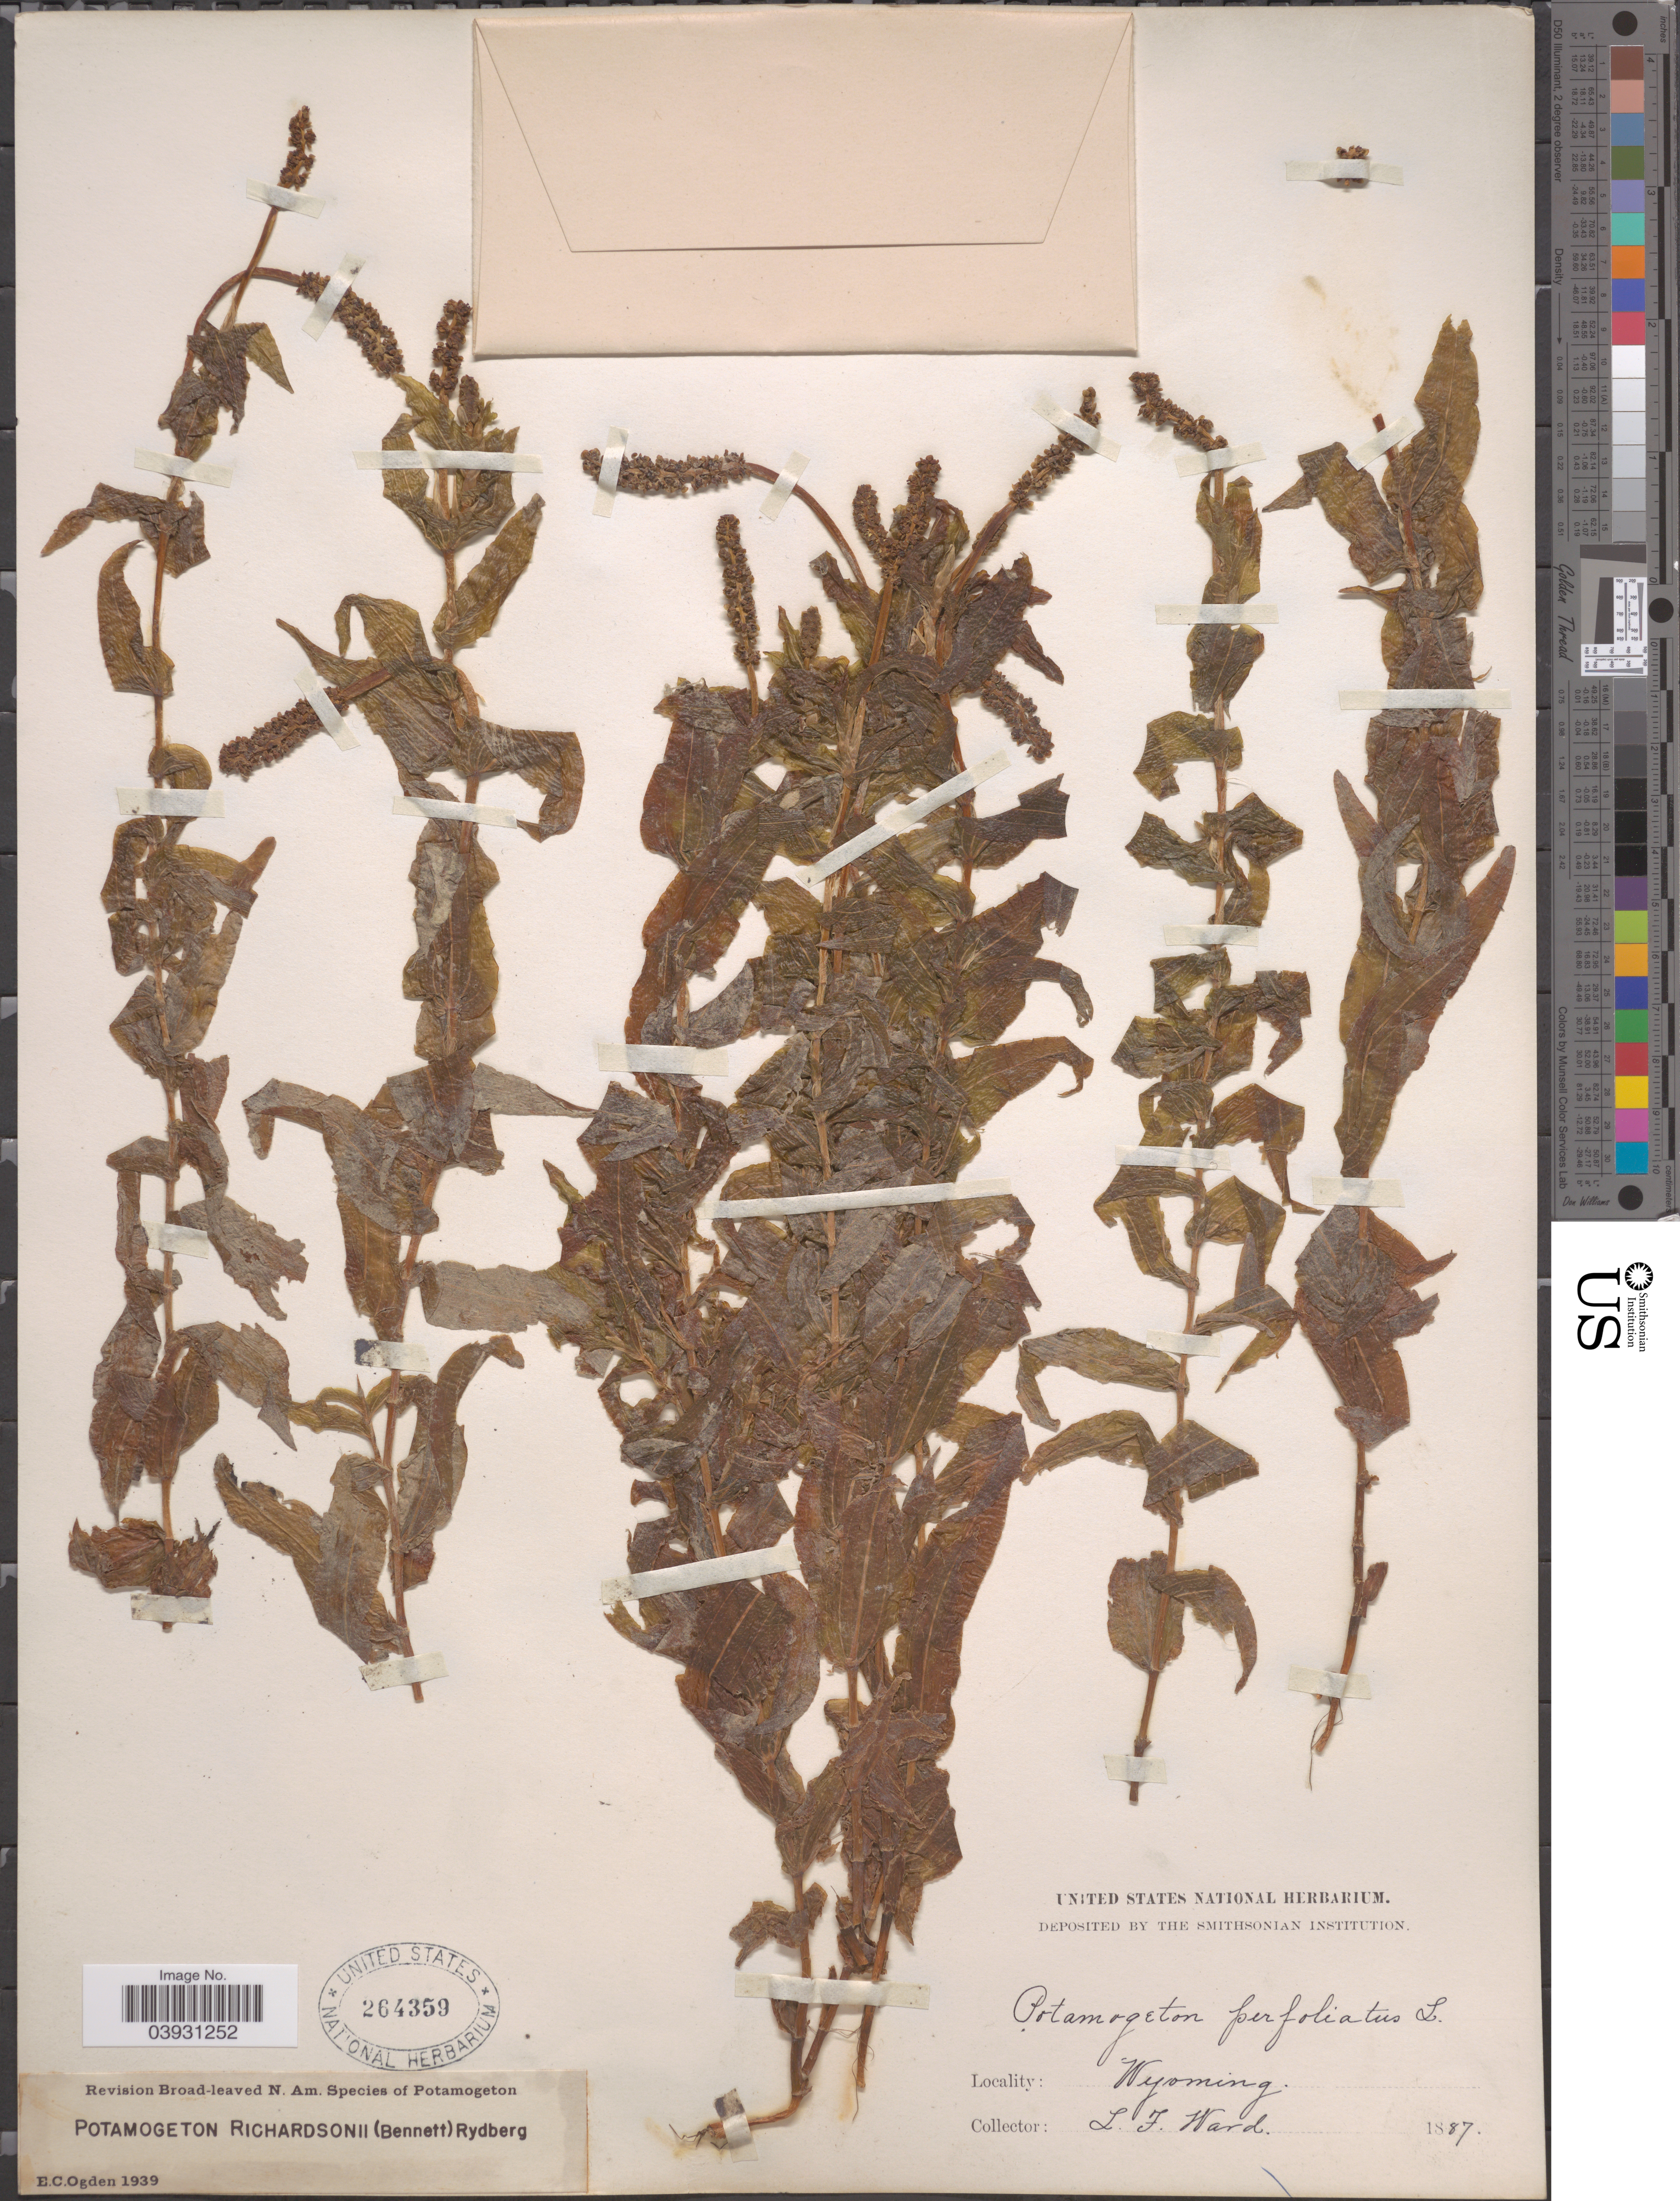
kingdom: Plantae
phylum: Tracheophyta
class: Liliopsida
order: Alismatales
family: Potamogetonaceae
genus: Potamogeton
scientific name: Potamogeton richardsonii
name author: (A.W. Benn.) Rydb.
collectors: L. Ward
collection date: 1887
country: United States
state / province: Wyoming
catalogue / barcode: US 264359